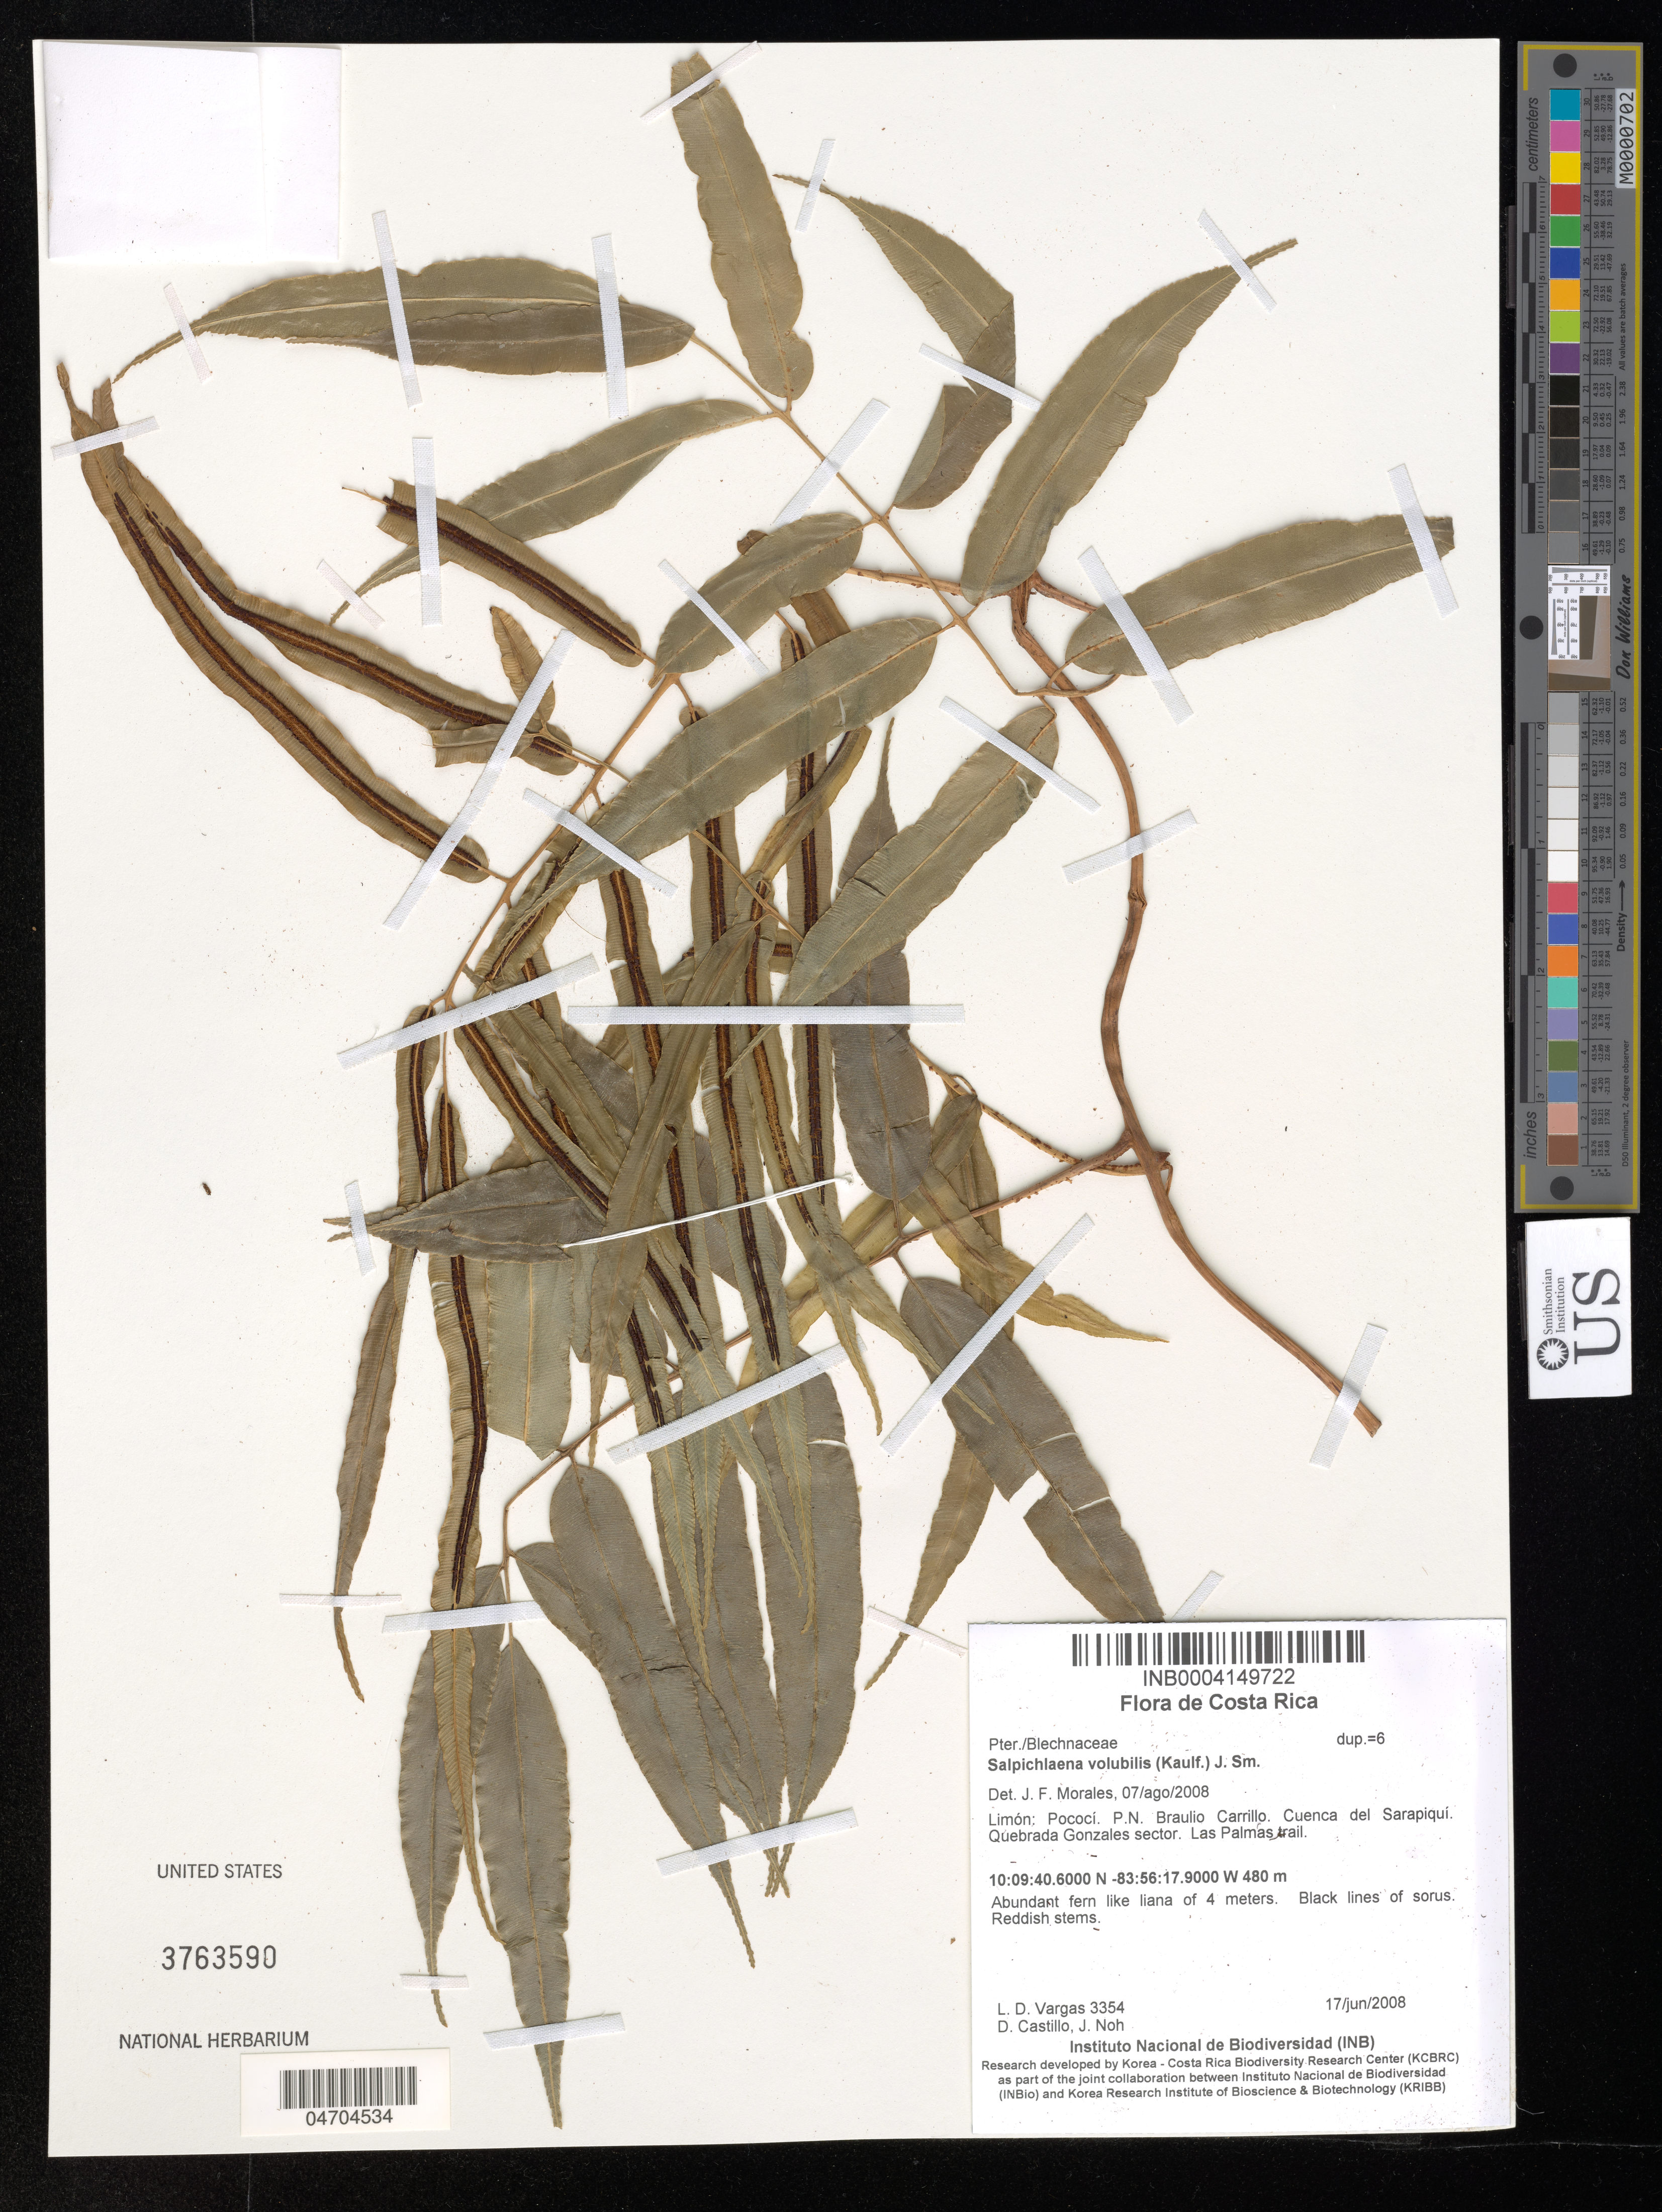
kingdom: Plantae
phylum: Tracheophyta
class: Polypodiopsida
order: Polypodiales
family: Blechnaceae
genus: Salpichlaena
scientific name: Salpichlaena volubilis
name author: (Kaulf.) J. Sm.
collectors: L. Vargas, D. Castillo & J. Noh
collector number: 3354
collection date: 2008-06-17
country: Costa Rica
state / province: Limón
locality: Pococí. P. N. Braulio Carrillo. Cuenca del Sarapiquí. Quebrada Gonzales sector. Las Palmas trail.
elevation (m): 480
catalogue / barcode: US 3763590